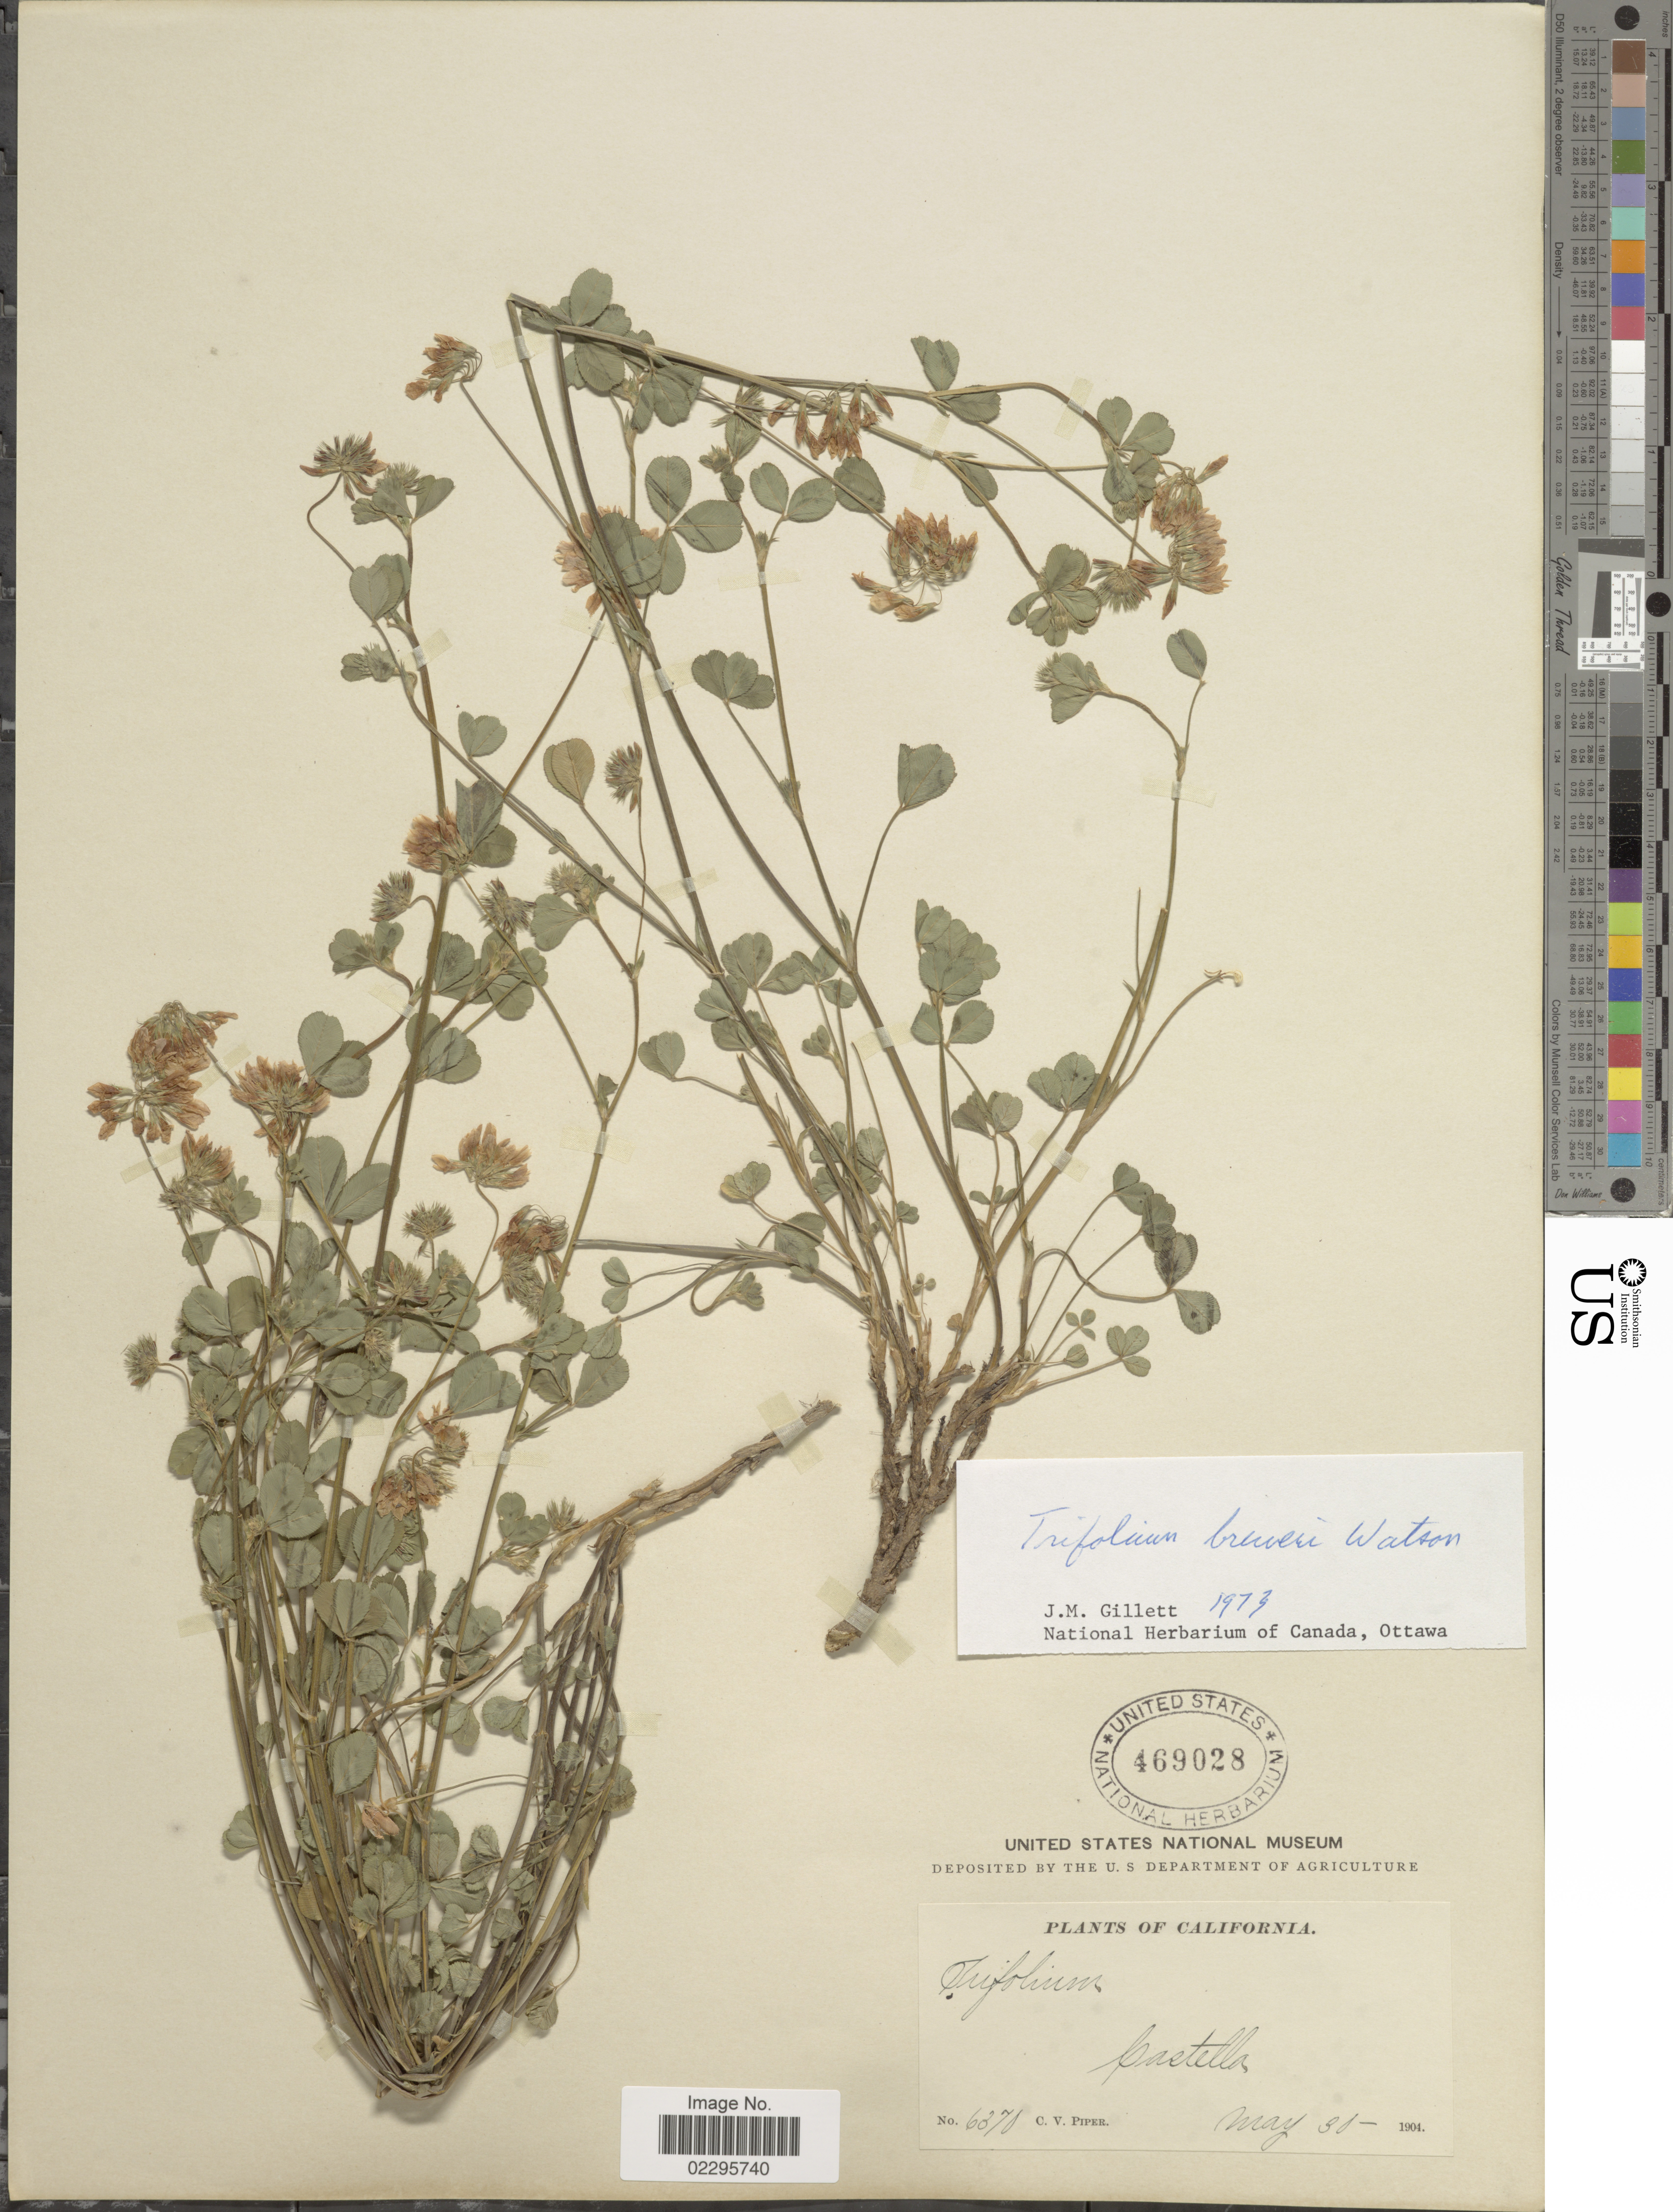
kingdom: Plantae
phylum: Tracheophyta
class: Magnoliopsida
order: Fabales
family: Fabaceae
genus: Trifolium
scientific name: Trifolium breweri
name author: S. Watson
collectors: C. V. Piper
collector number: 6378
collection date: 1904-05-30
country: United States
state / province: California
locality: Castella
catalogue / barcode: US 469028